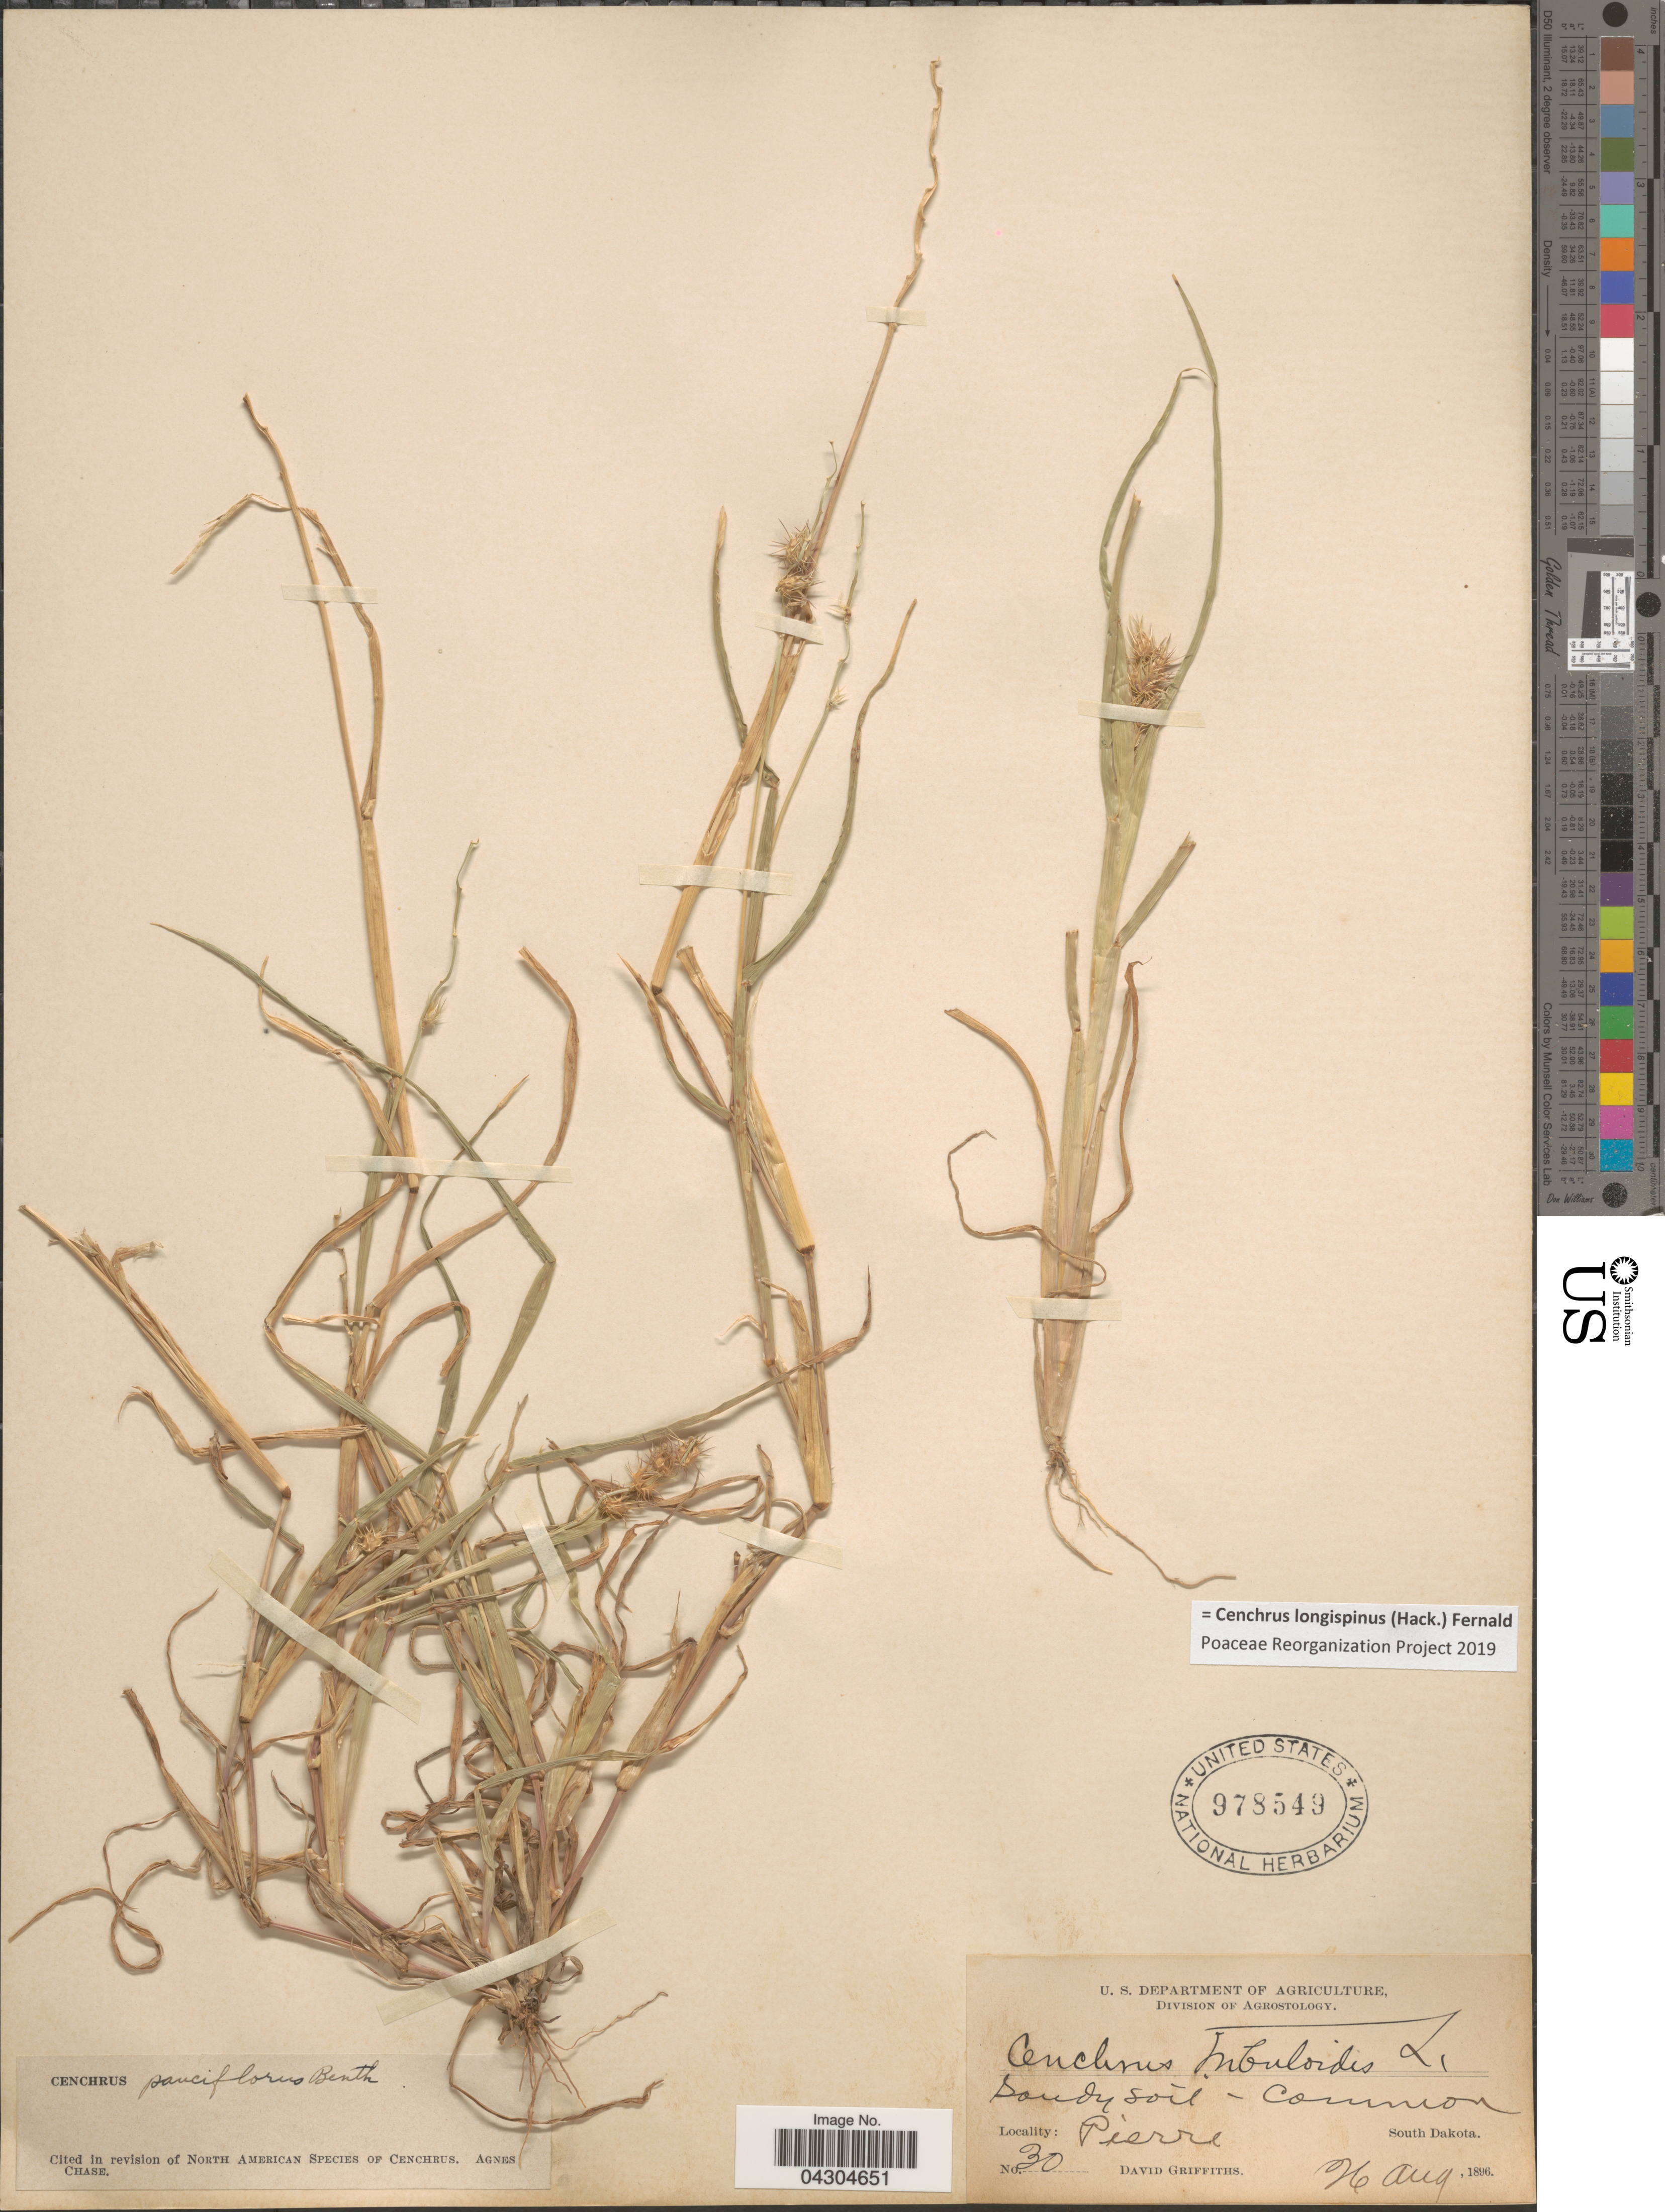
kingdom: Plantae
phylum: Tracheophyta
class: Liliopsida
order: Poales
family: Poaceae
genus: Cenchrus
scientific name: Cenchrus longispinus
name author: (Hack.) Fernald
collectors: D. Griffiths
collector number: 30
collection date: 1896-08-26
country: United States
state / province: South Dakota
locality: Pierre.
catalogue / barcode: US 978549